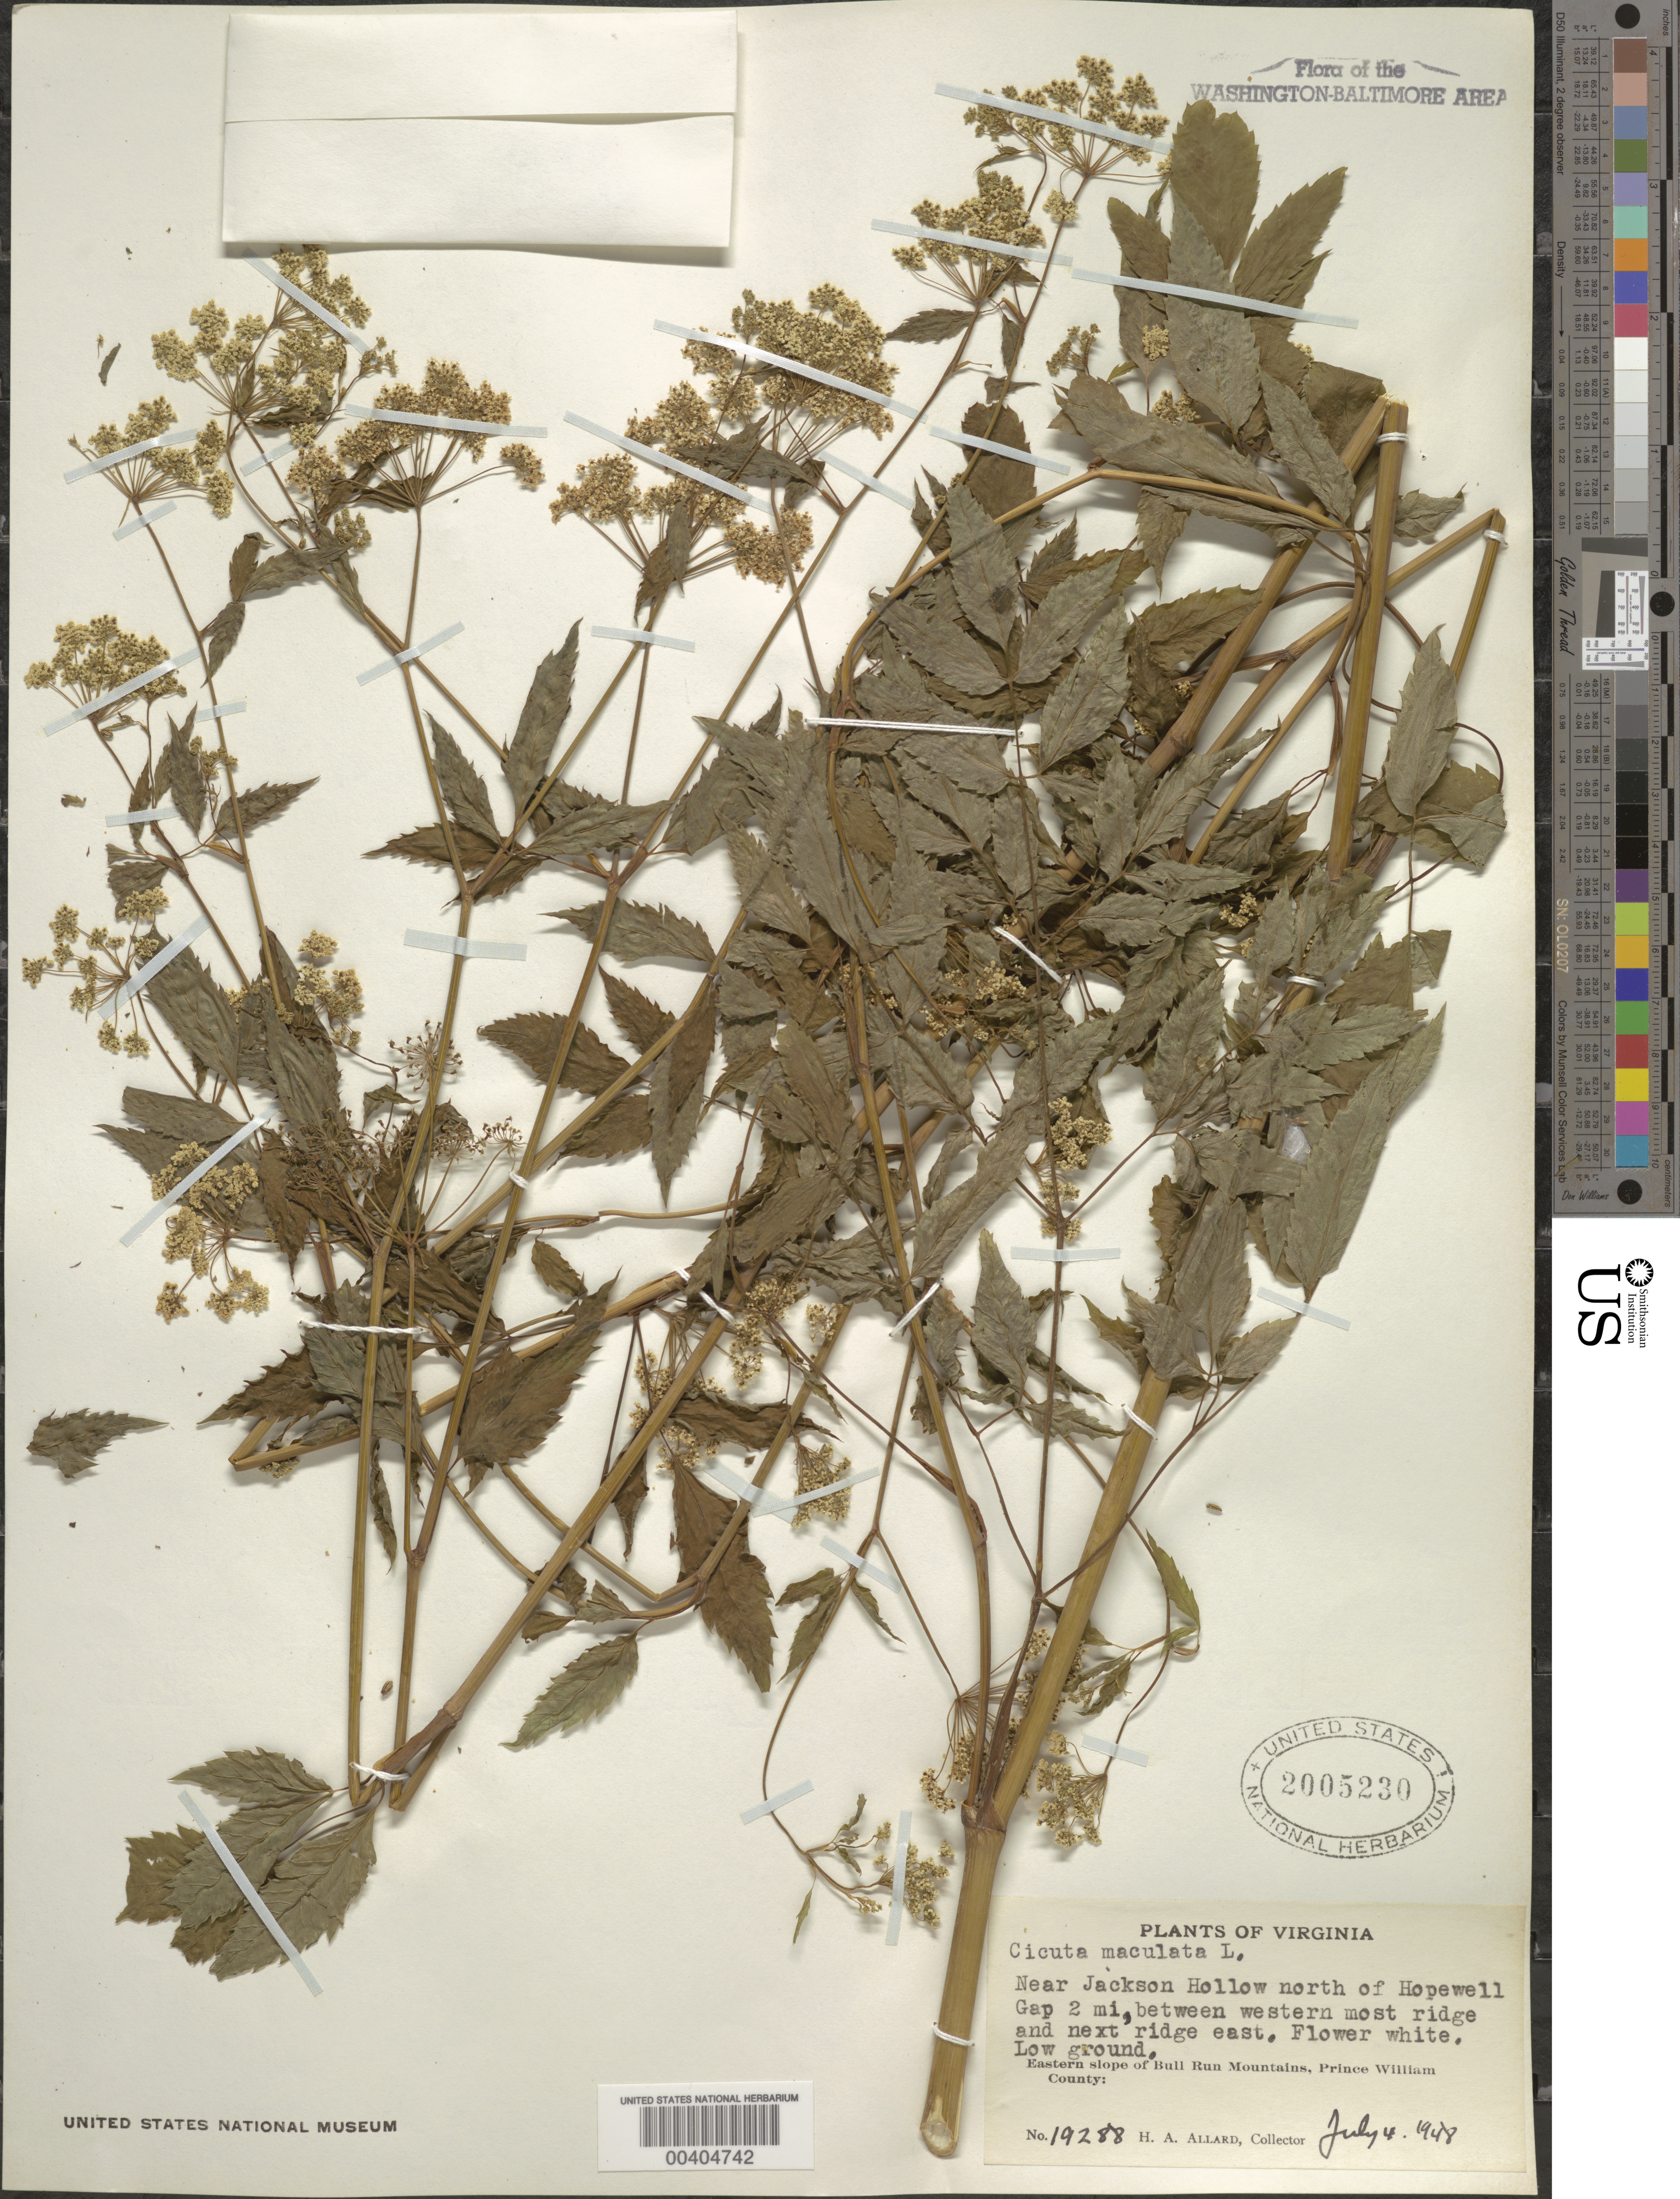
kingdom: Plantae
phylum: Tracheophyta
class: Magnoliopsida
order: Apiales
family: Apiaceae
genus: Cicuta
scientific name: Cicuta maculata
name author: L.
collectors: H. A. Allard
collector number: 19288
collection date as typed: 04 Jul 1948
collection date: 1948-07-04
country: United States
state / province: Virginia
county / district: Prince William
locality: Jackson Hollow, N of Hopewell Gap, eastern-slope of Bull Run Mts.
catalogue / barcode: US 2005230